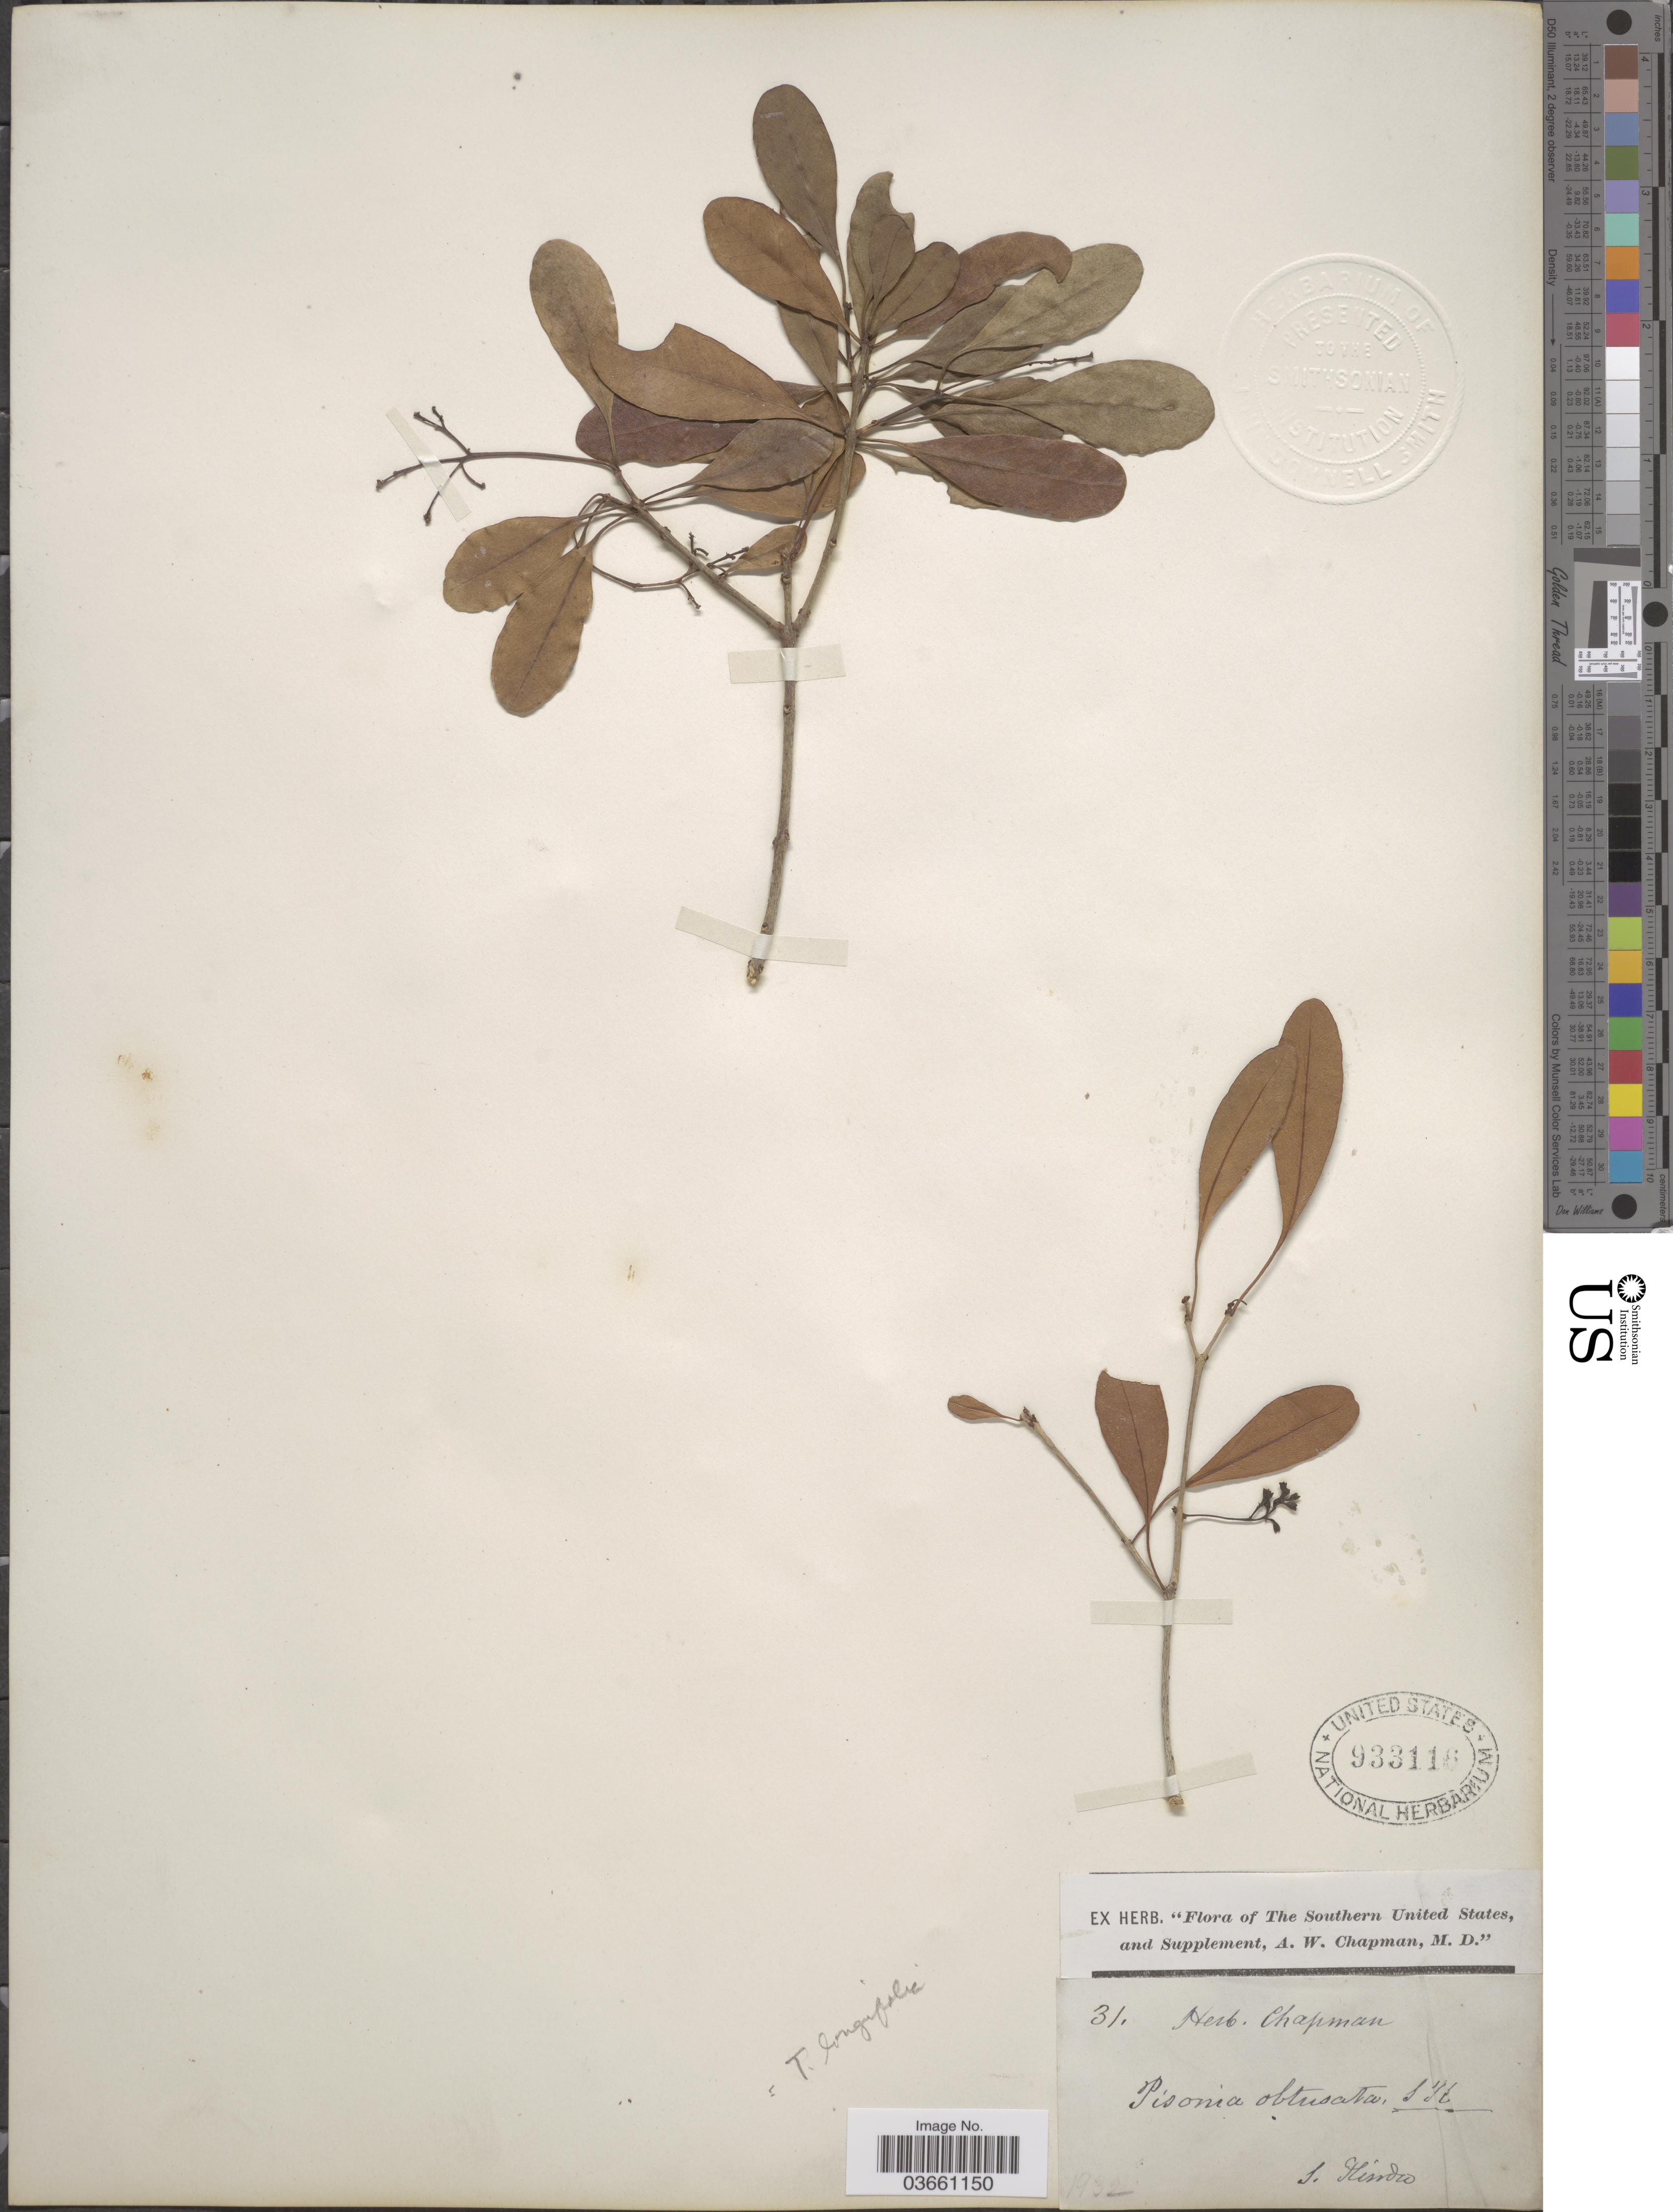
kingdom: Plantae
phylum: Tracheophyta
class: Magnoliopsida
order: Caryophyllales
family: Nyctaginaceae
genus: Guapira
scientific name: Guapira discolor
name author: (Spreng.) Little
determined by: Strong, Mark T., (BOT), Smithsonian Institution - National Museum of Natural History (UNITED STATES)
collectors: ex herb. A.W. Chapman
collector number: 31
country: United States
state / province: Florida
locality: The Southern United States. S. Florida.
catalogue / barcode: US 933116